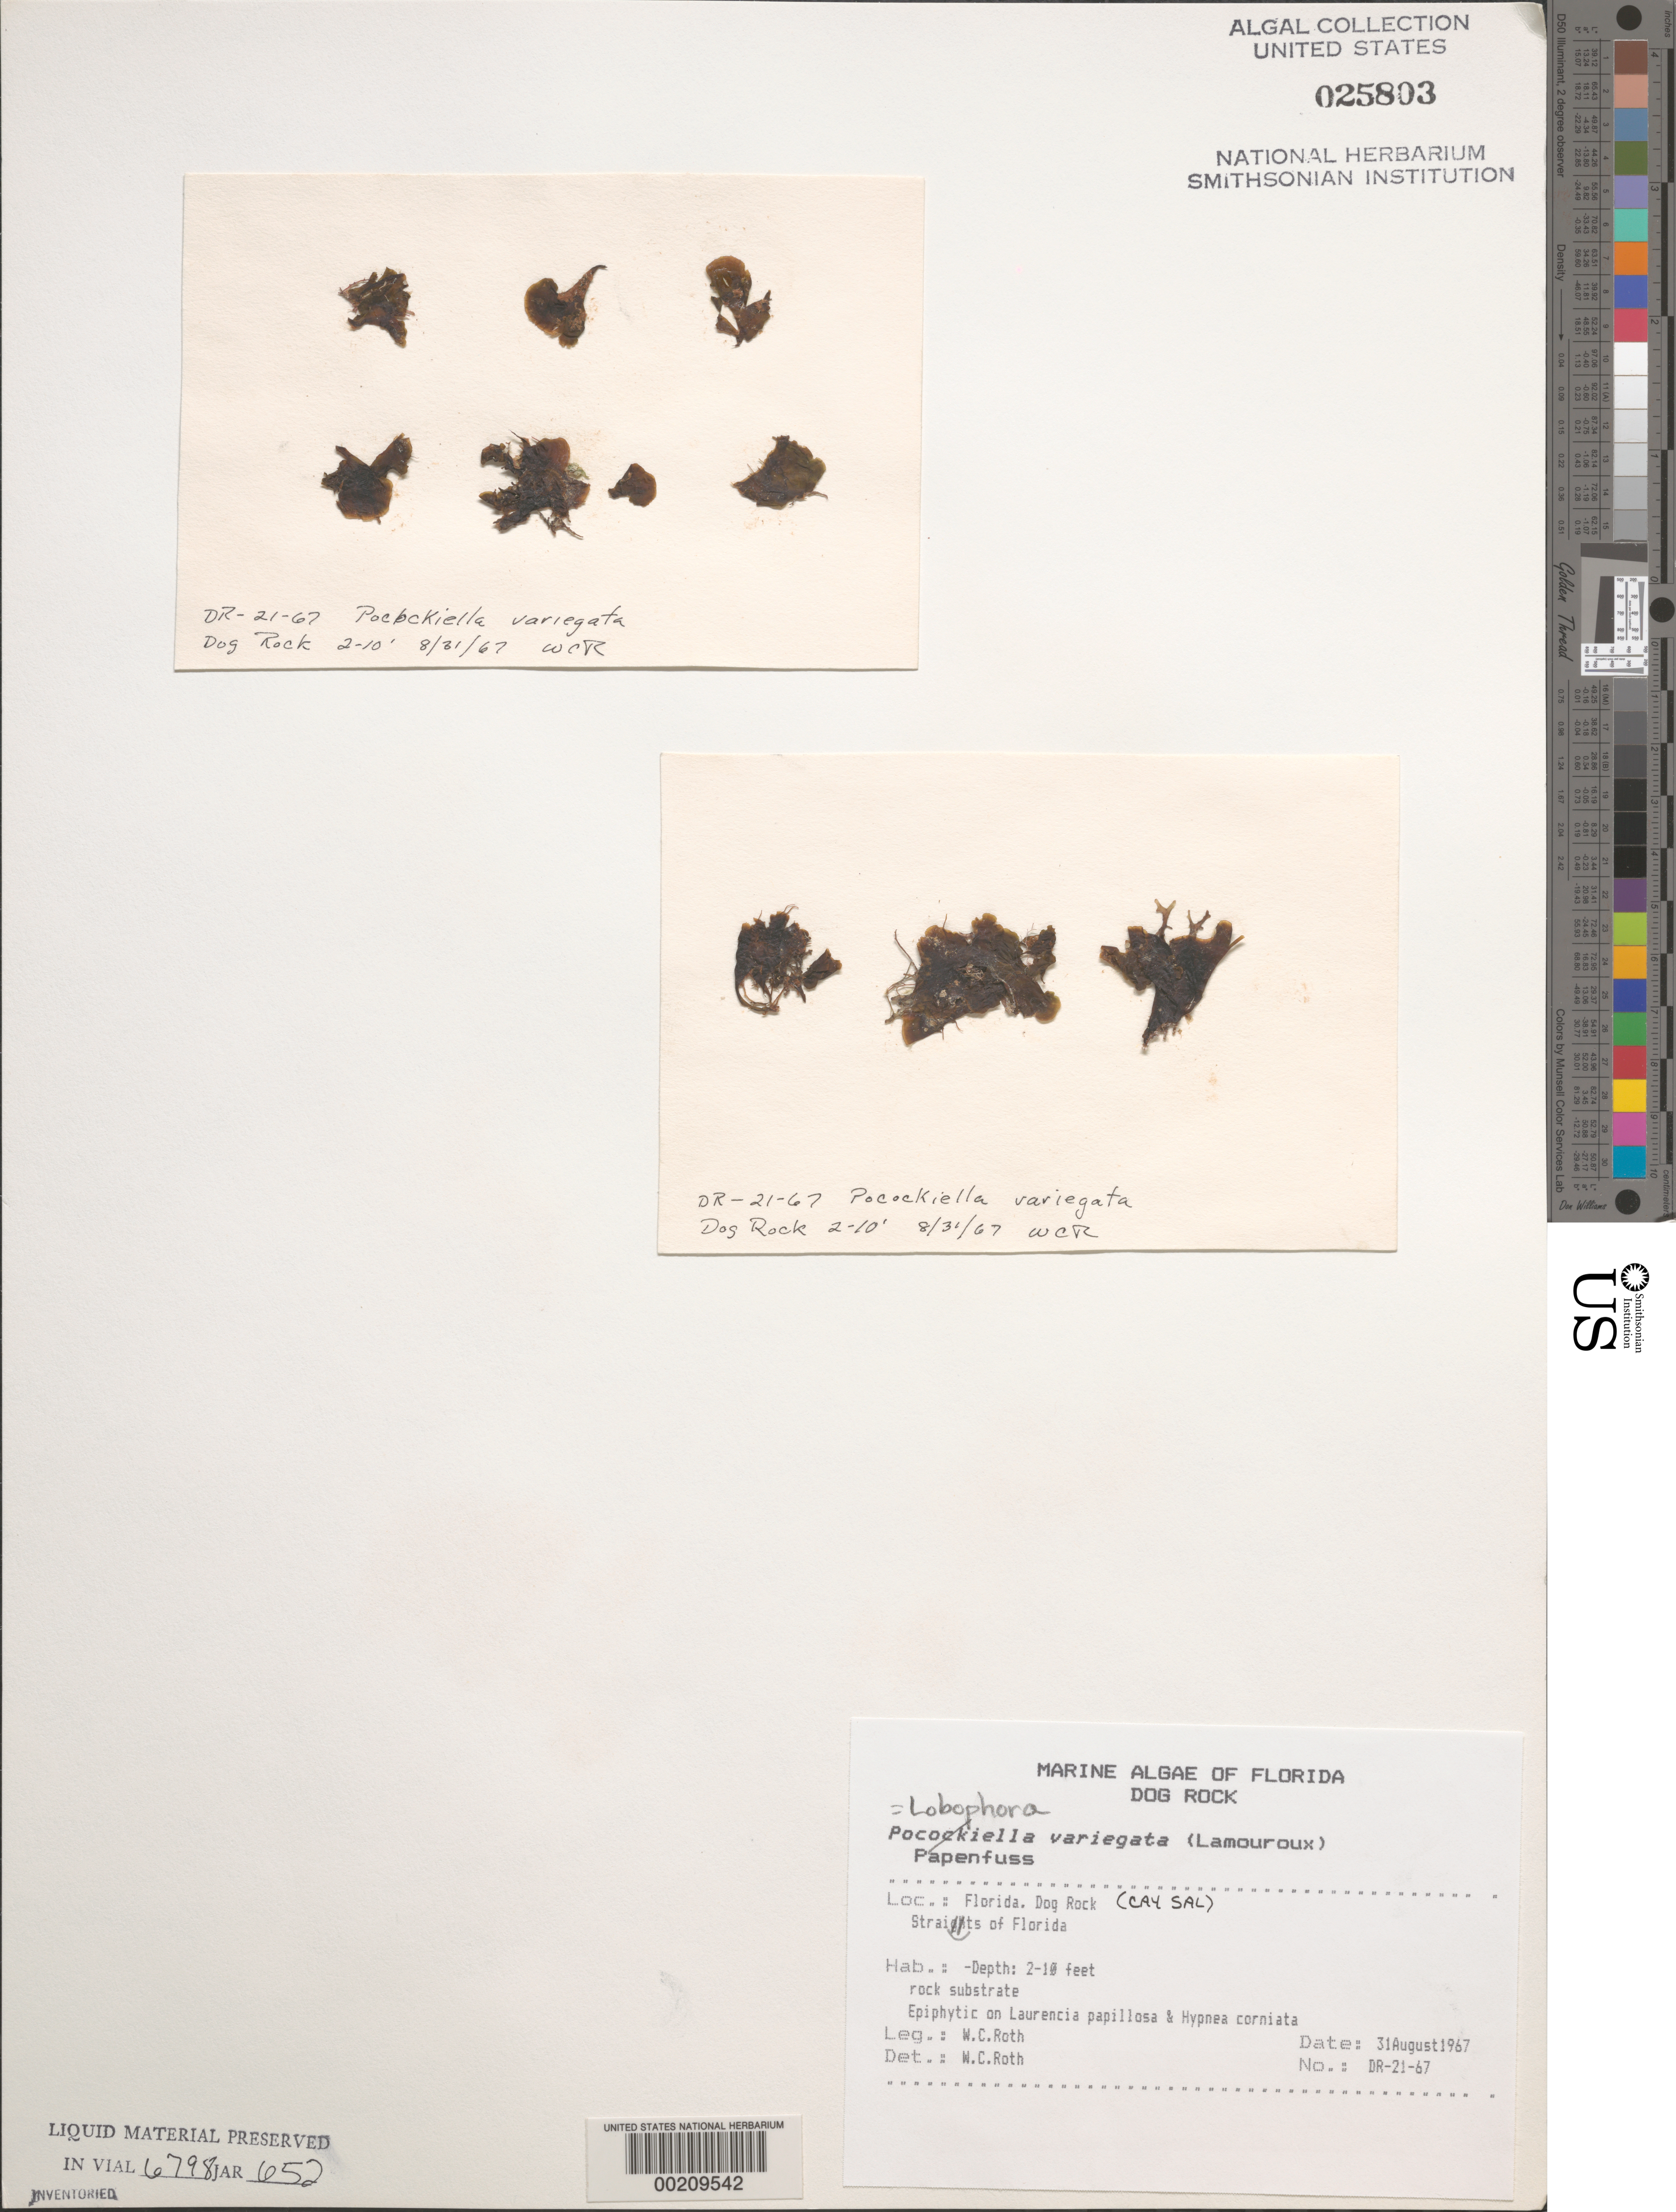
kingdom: Chromista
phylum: Ochrophyta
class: Phaeophyceae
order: Dictyotales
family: Dictyotaceae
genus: Lobophora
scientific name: Lobophora variegata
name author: (J.V.Lamouroux) Womersley & E.C. Oliveira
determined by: Roth, W. C.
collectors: W. C. Roth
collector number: DR-21-67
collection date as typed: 31 Aug 1967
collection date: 1967-08-31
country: United States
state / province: Florida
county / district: Monroe County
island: Cay Sal (Dog Rock)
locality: Straits of Florida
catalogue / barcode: US 25803